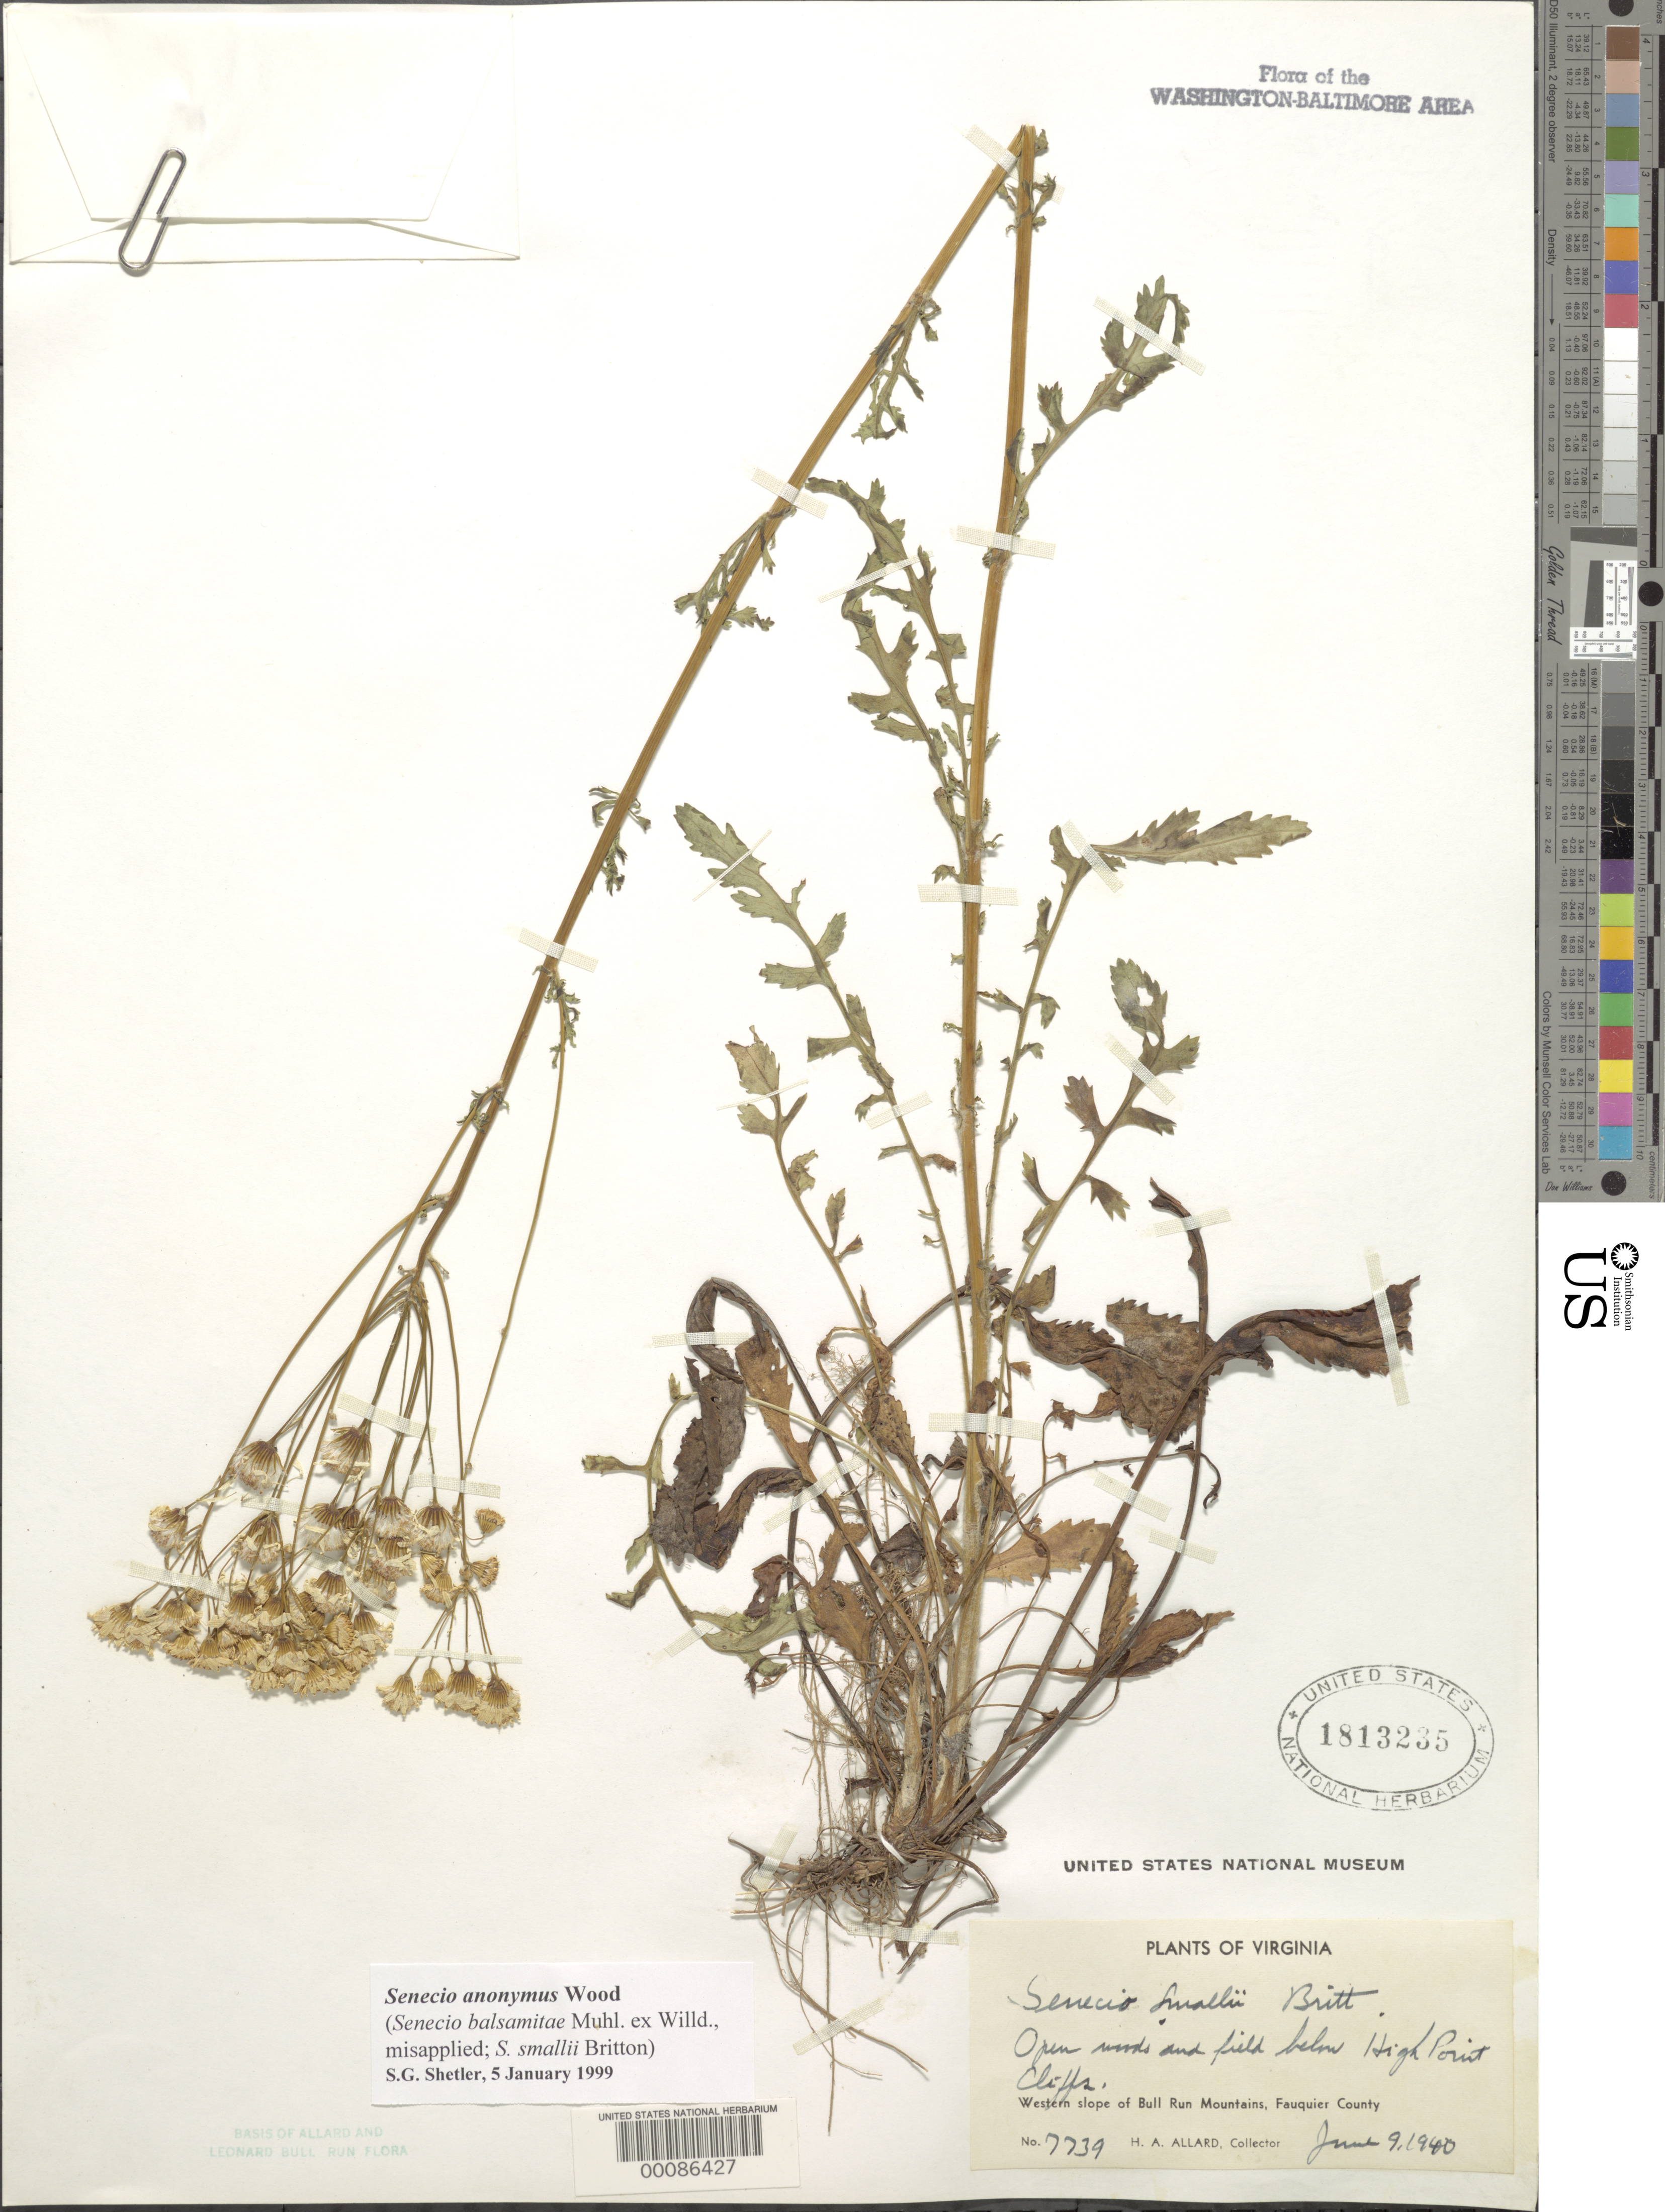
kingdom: Plantae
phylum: Tracheophyta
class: Magnoliopsida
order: Asterales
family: Asteraceae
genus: Packera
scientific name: Packera anonyma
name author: (Alph. Wood) W.A. Weber & Á. Löve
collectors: H. A. Allard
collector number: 7739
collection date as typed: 09 Jun 1940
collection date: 1940-06-09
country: United States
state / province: Virginia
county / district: Fauquier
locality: Below High Point cliffs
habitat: Open woods and field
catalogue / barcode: US 1813235